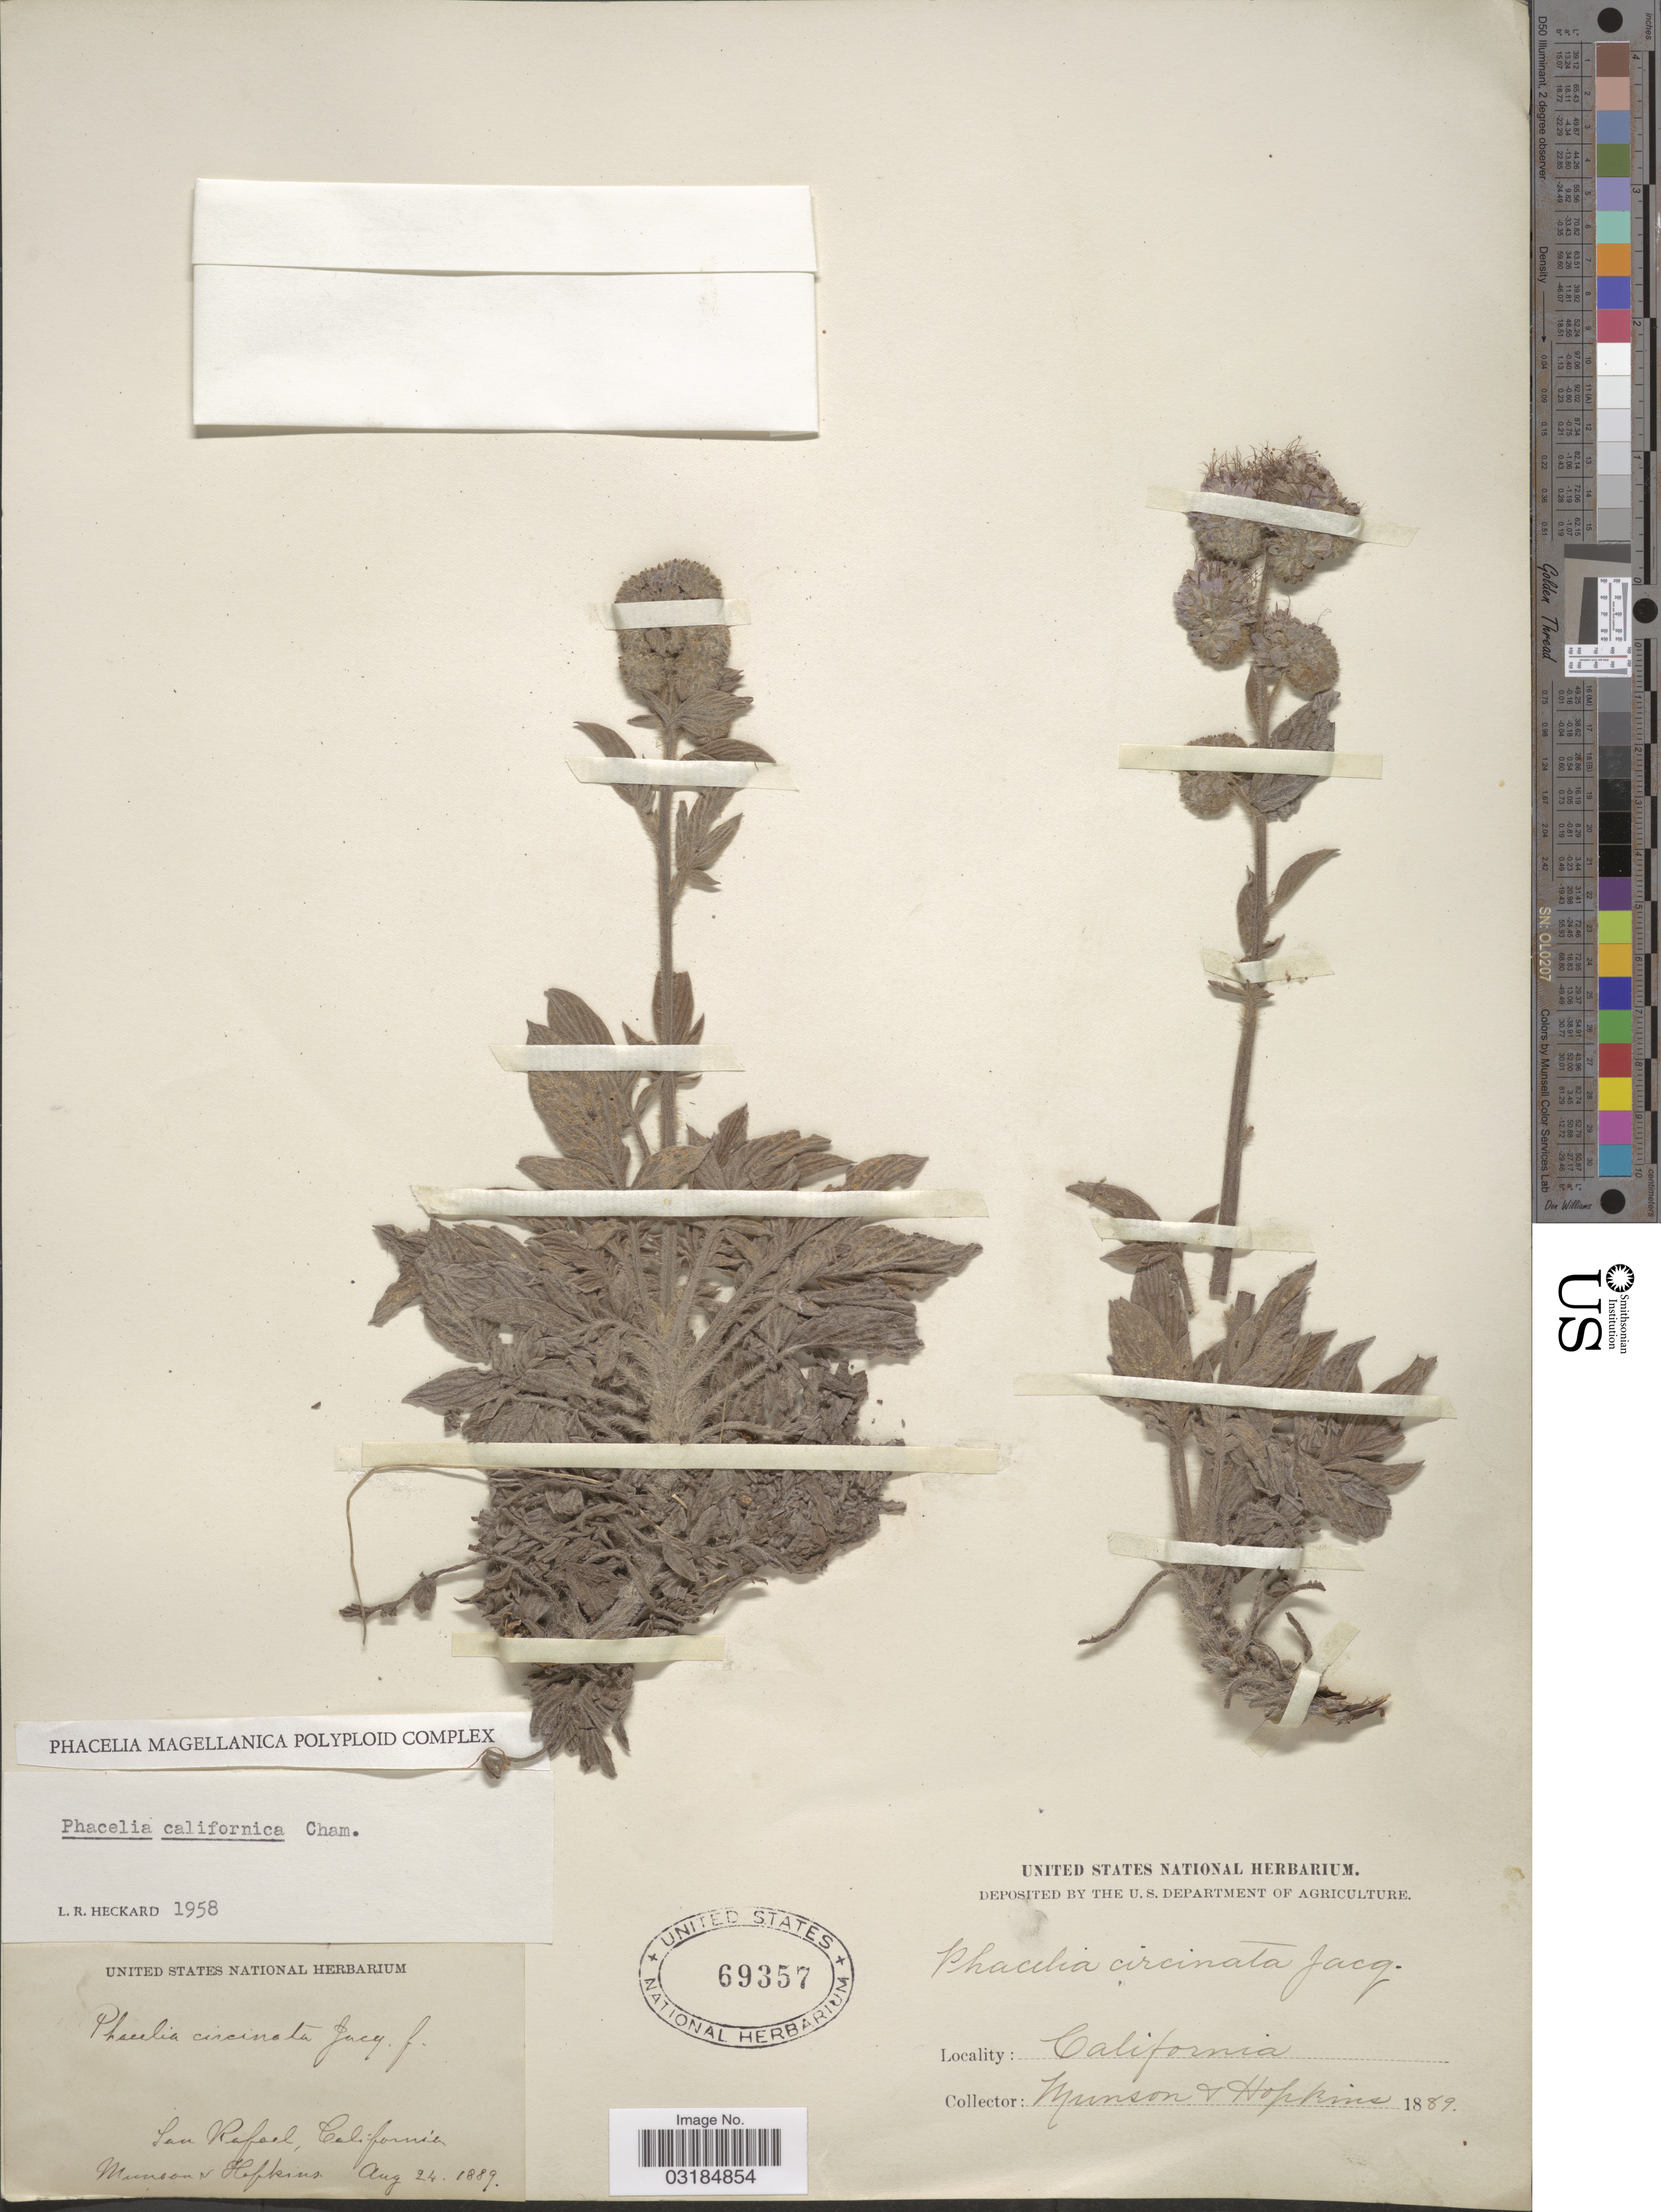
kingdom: Plantae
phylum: Tracheophyta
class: Magnoliopsida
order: Boraginales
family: Hydrophyllaceae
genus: Phacelia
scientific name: Phacelia californica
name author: Cham.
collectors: -. Munson & -. Hopkins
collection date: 1889-08-24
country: United States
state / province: California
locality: San Rafael.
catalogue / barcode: US 69357